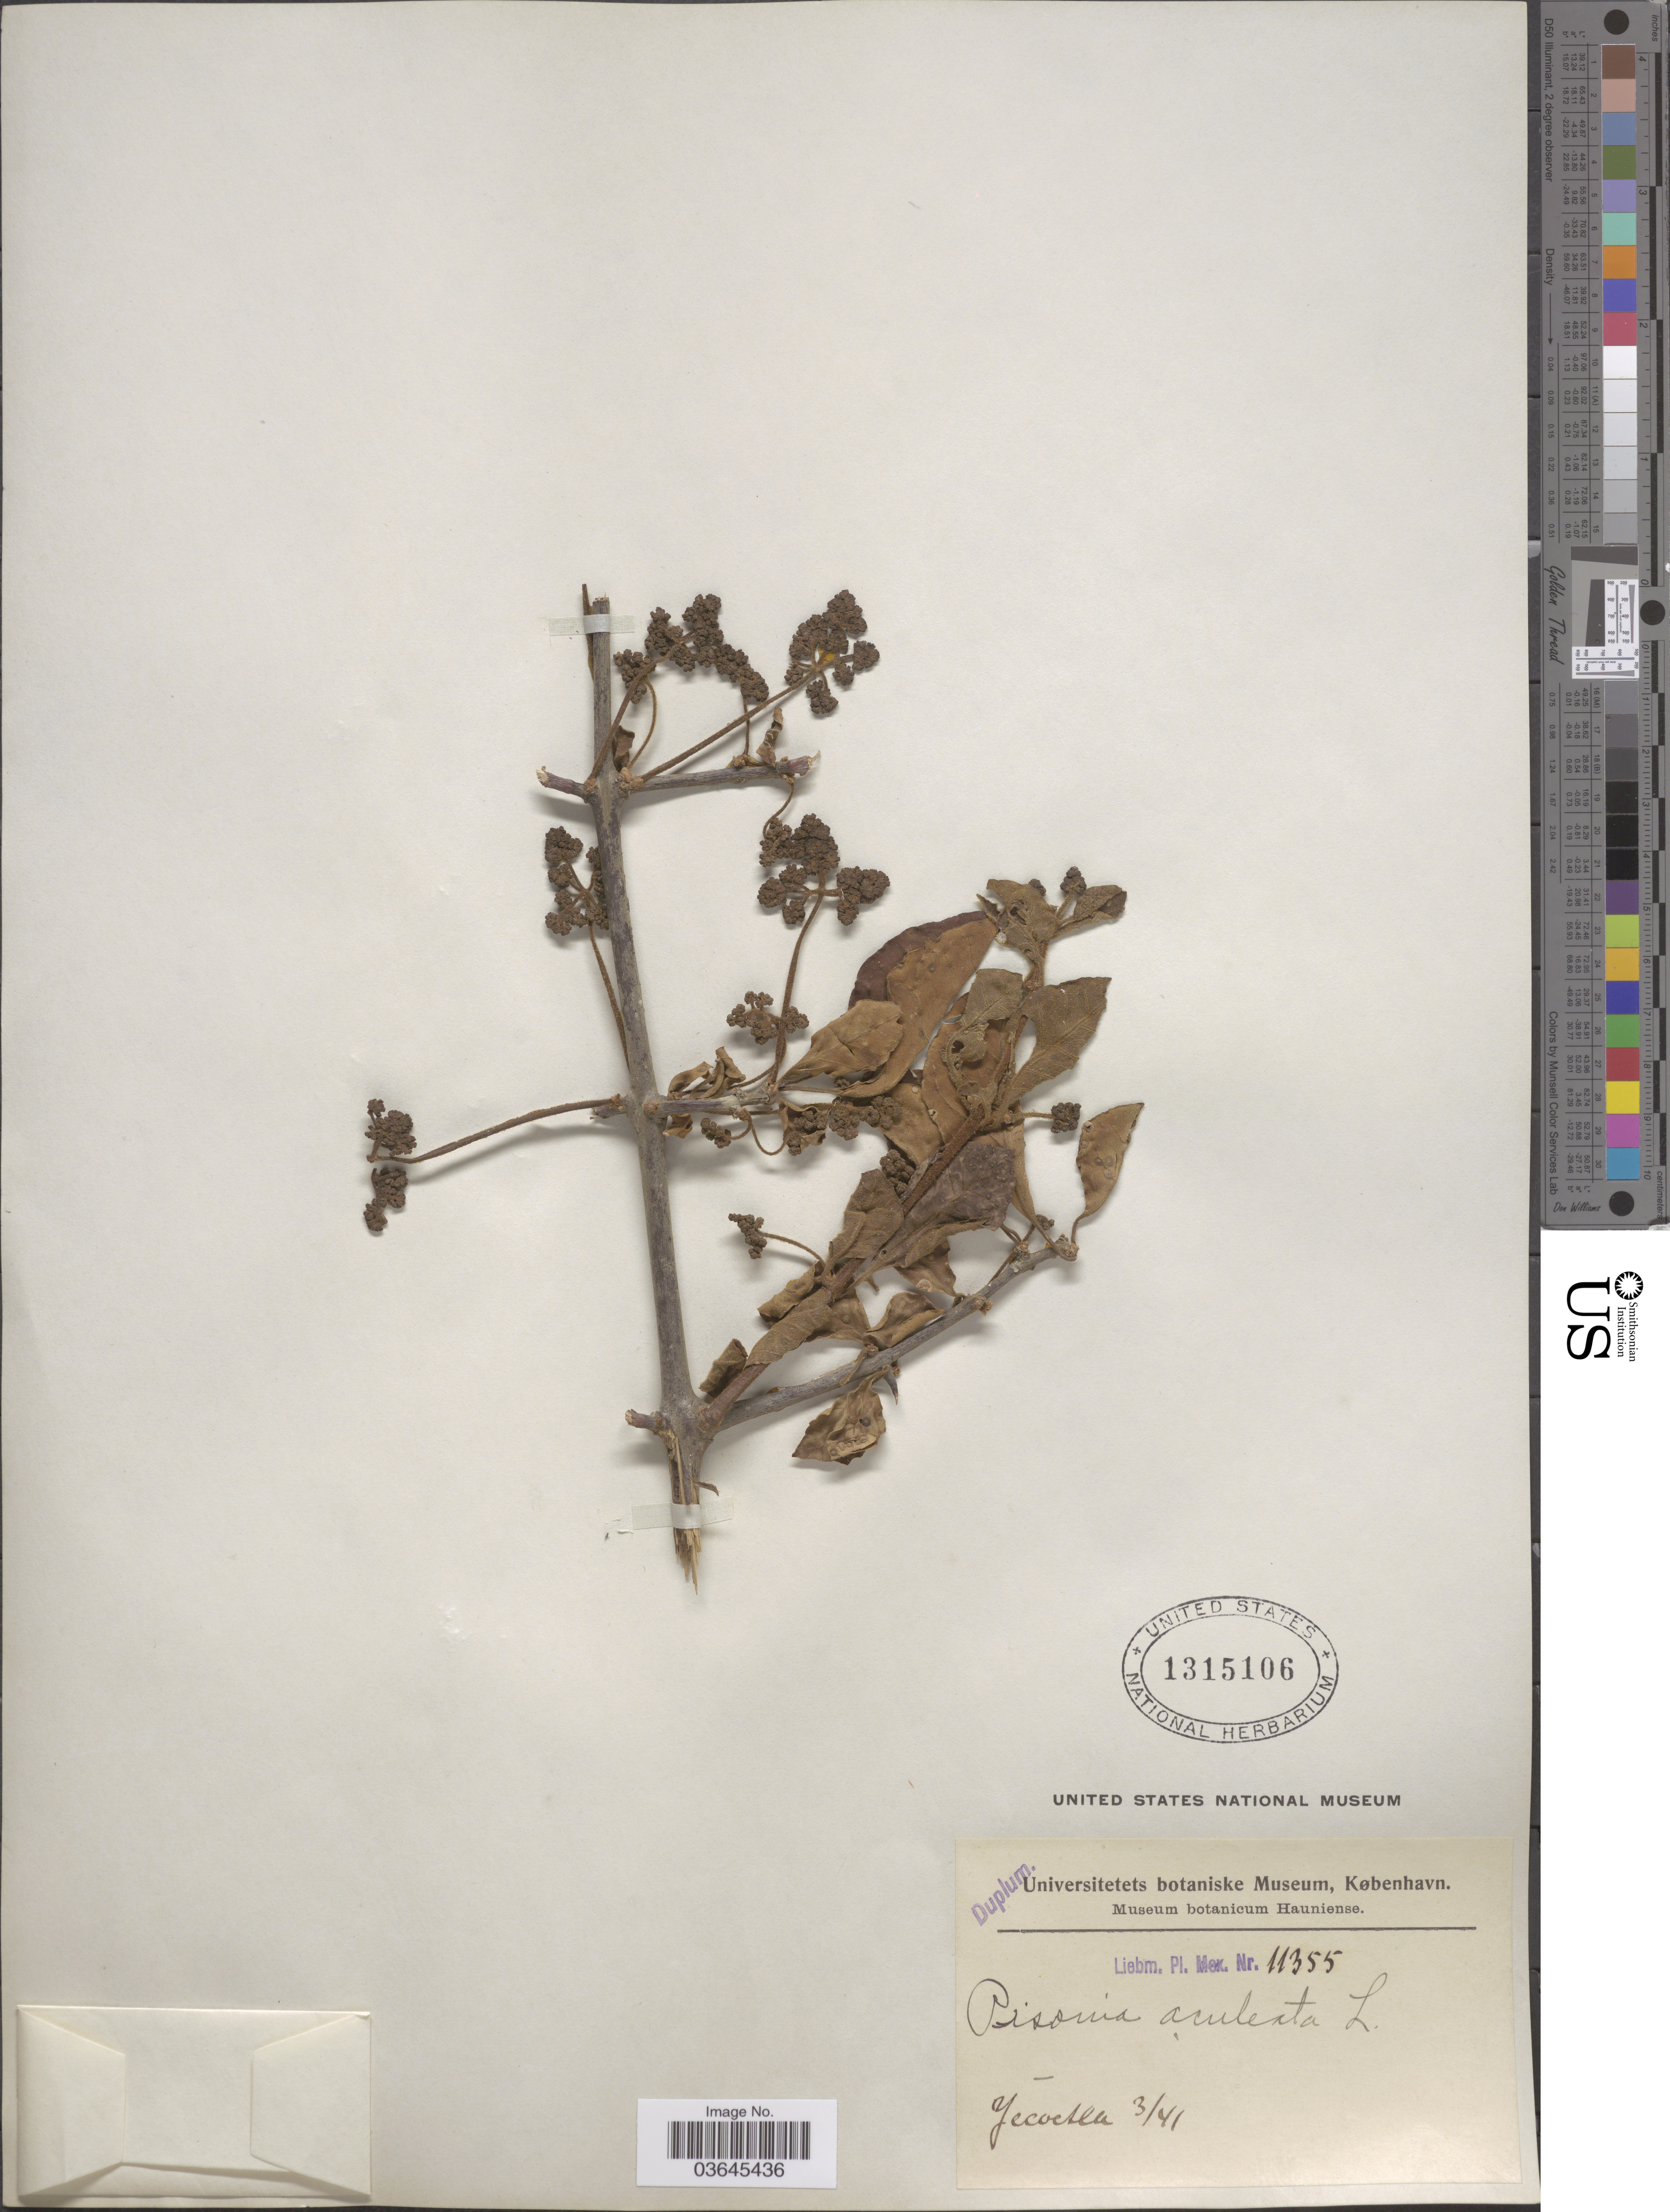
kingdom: Plantae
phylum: Tracheophyta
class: Magnoliopsida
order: Caryophyllales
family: Nyctaginaceae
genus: Pisonia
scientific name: Pisonia aculeata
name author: L.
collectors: Liebm.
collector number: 11355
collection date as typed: Transcribed d/m/y: /3/41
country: Mexico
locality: Yecoetla [interpreted].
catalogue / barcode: US 1315106